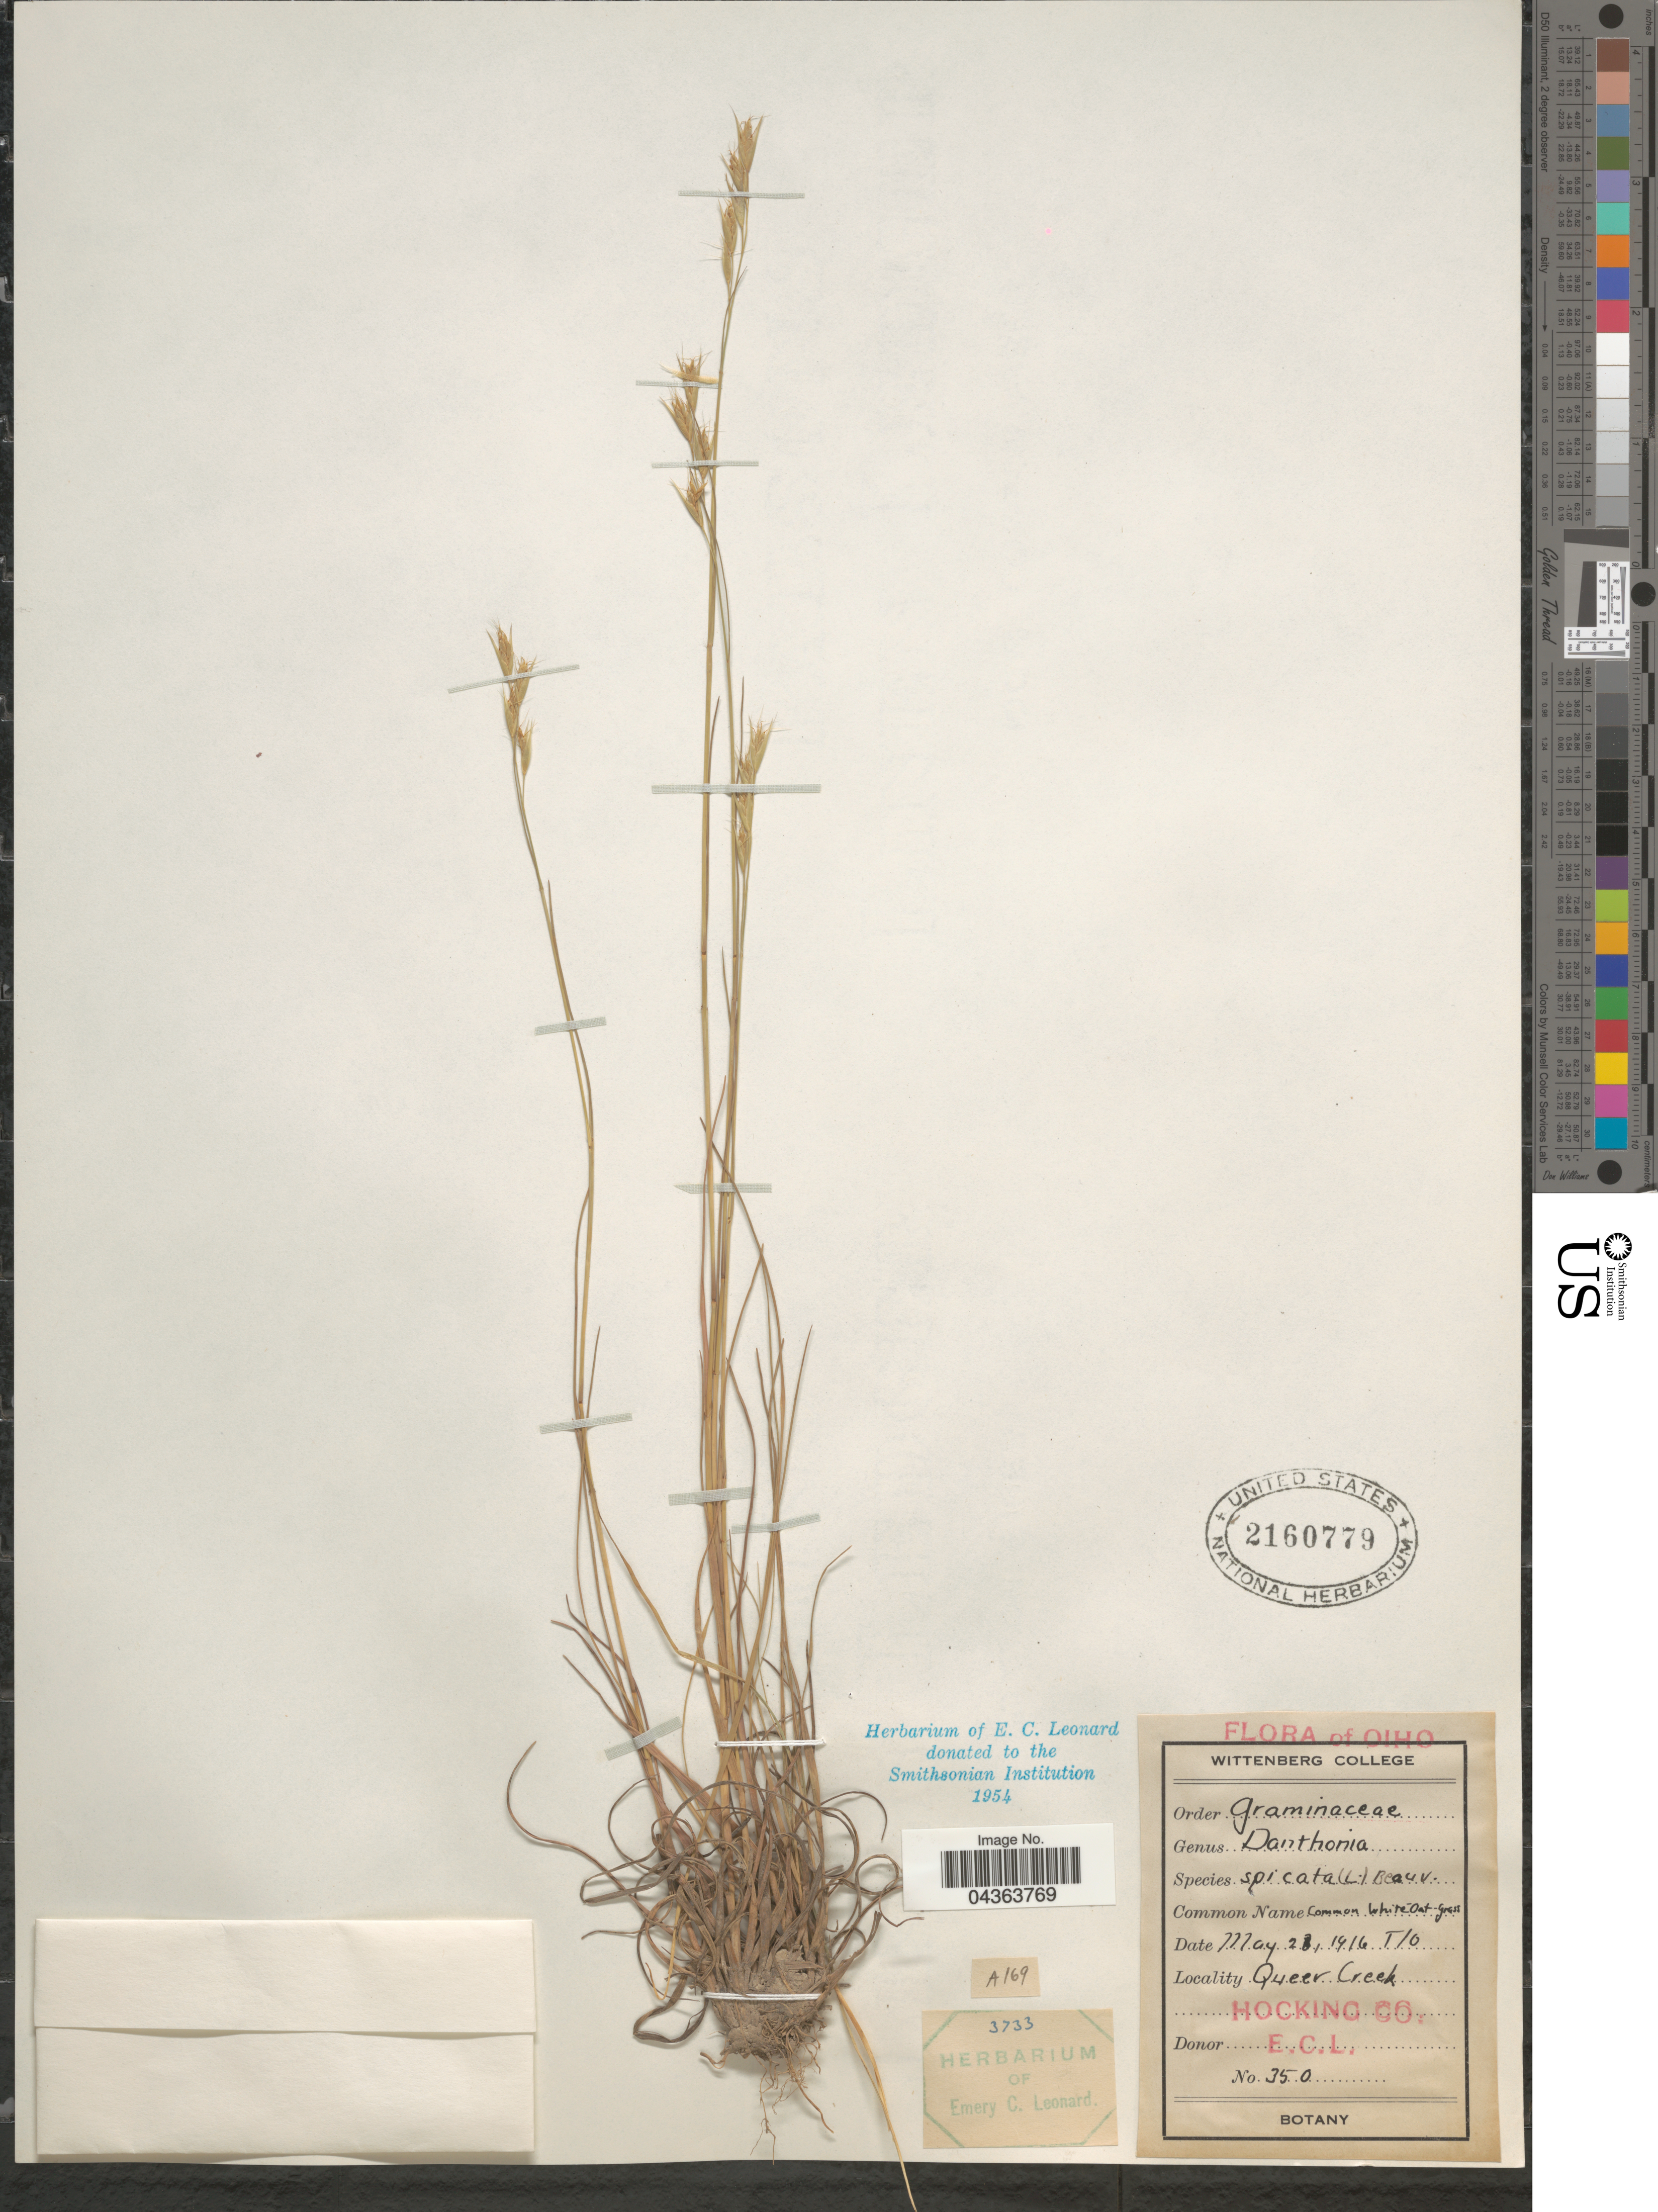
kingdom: Plantae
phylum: Tracheophyta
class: Liliopsida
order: Poales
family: Poaceae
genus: Danthonia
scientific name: Danthonia spicata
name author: (L.) P. Beauv. ex Roem. & Schult.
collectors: E. C. Leonard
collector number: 350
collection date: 1916-05-28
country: United States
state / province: Ohio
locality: Queer Creek. Hocking Co.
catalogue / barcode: US 2160779